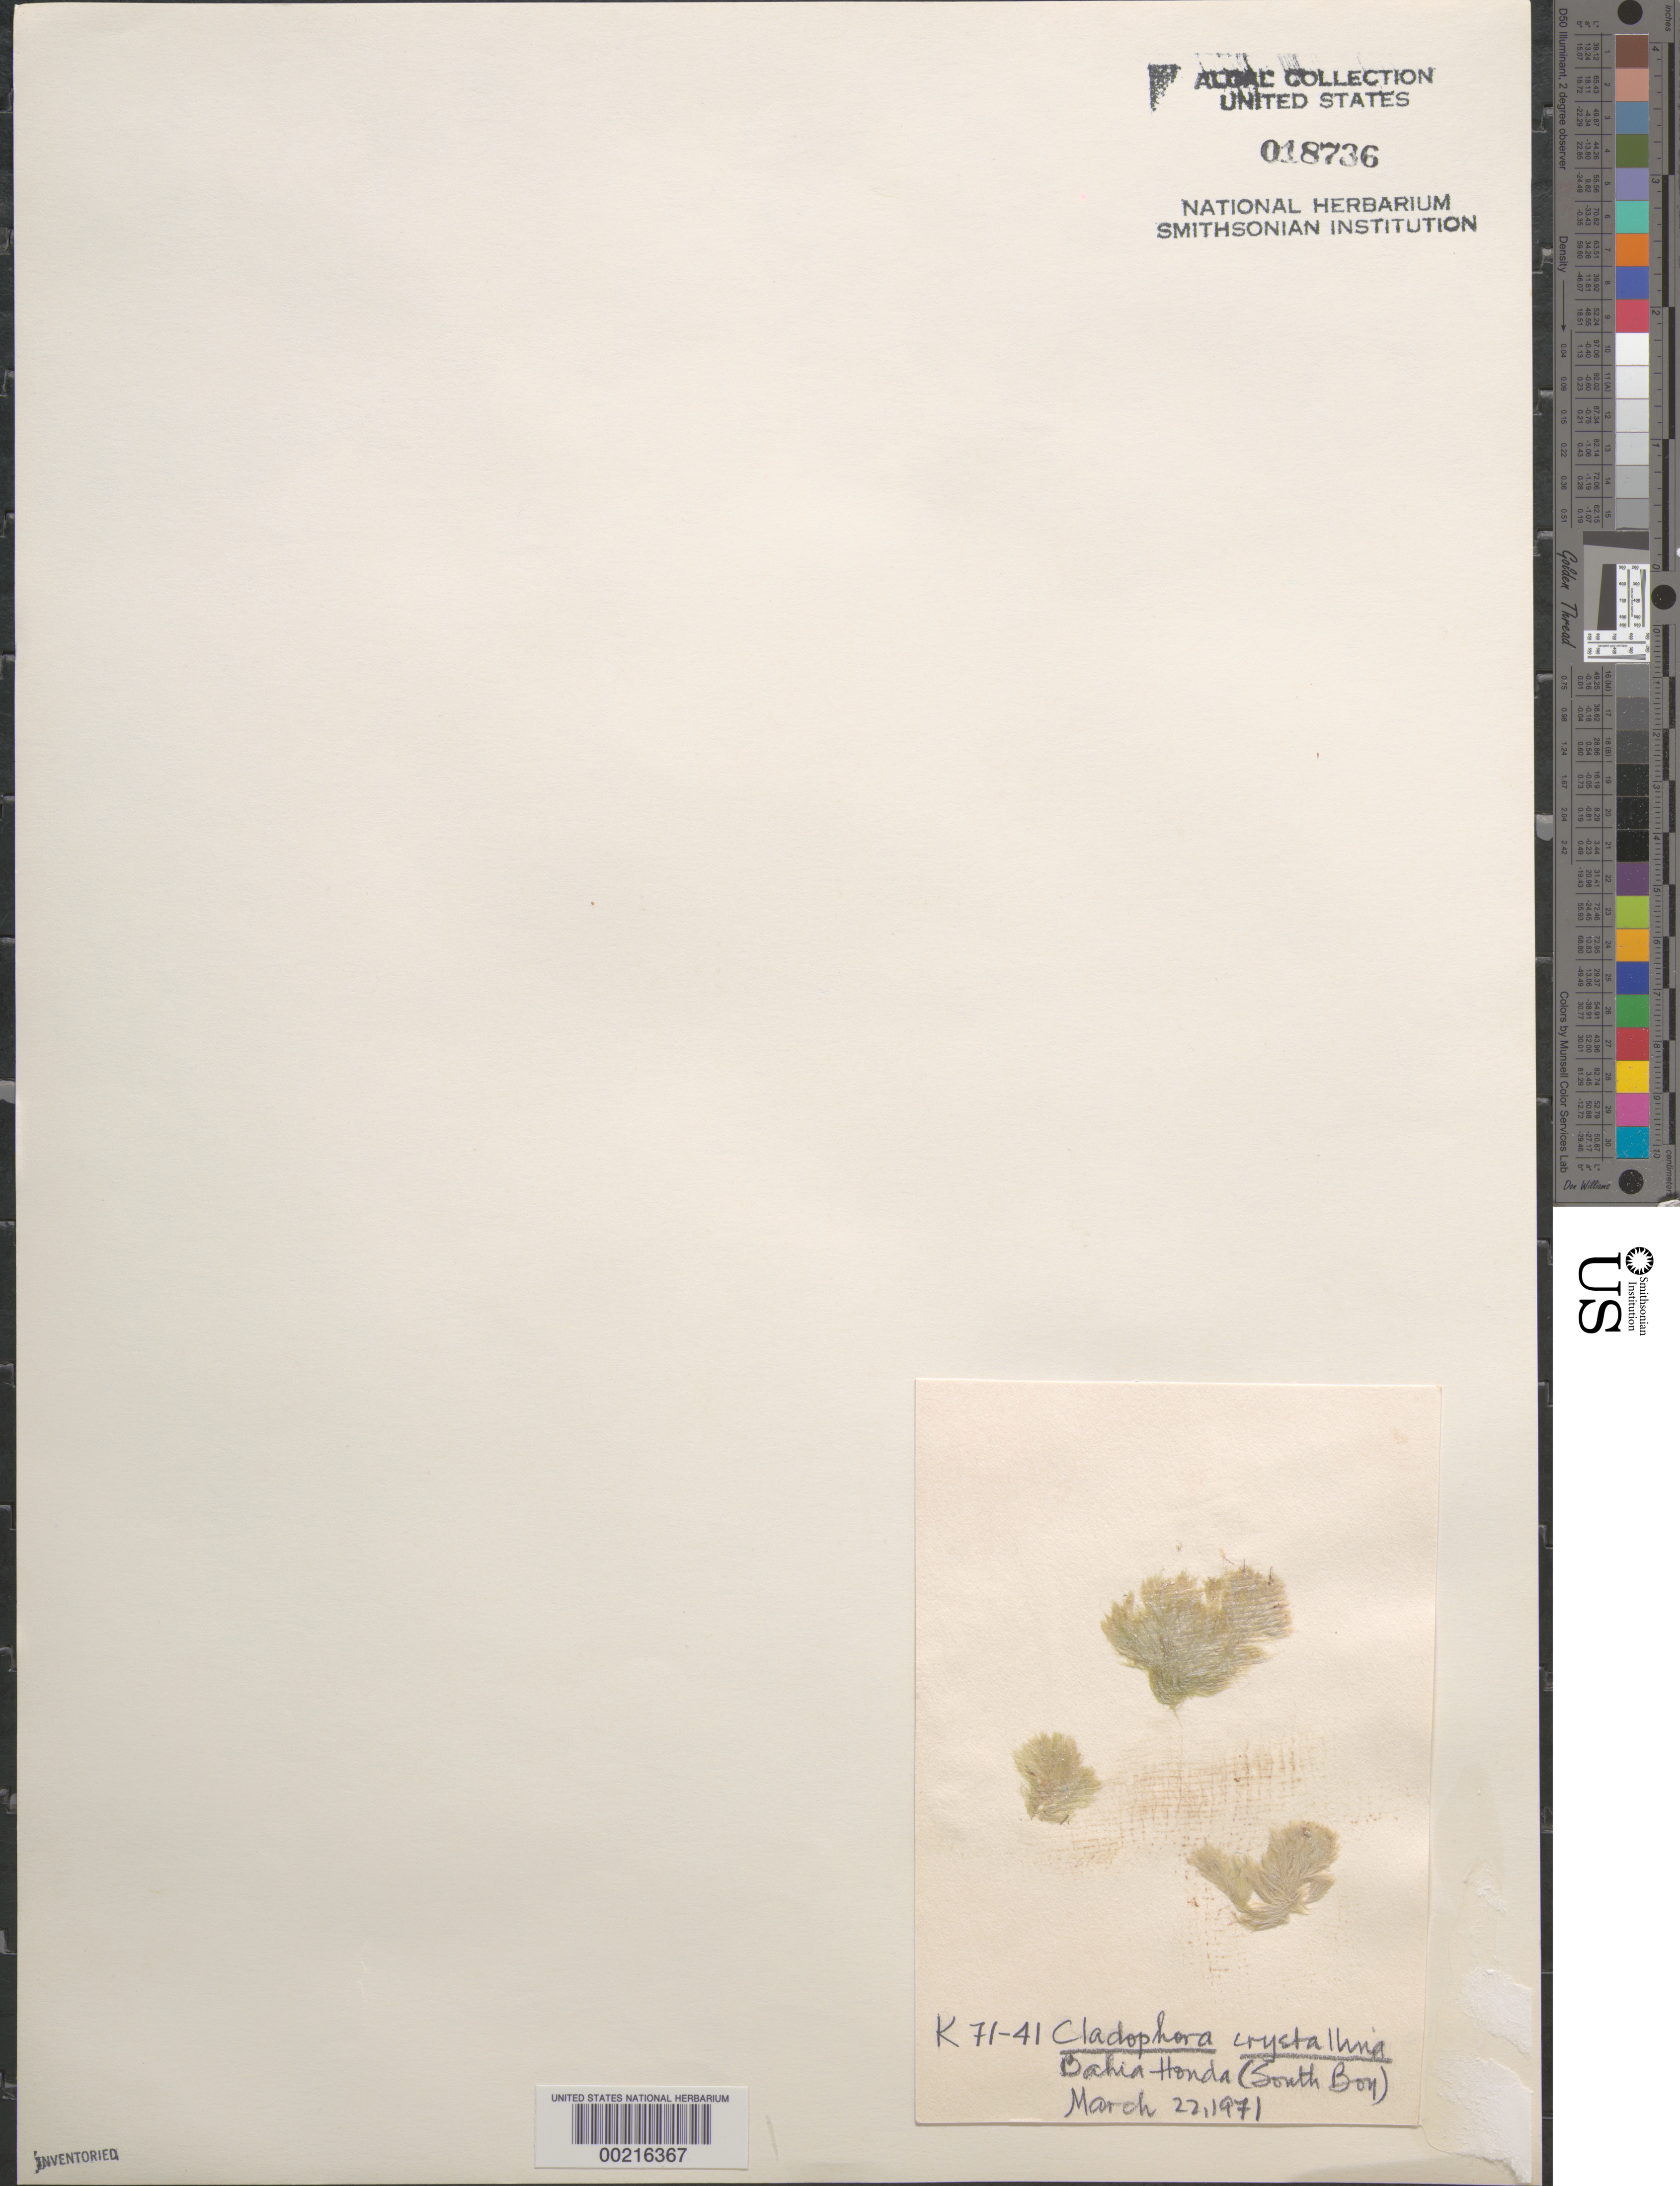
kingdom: Plantae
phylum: Chlorophyta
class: Ulvophyceae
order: Cladophorales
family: Cladophoraceae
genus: Cladophora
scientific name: Cladophora crystallina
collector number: K-71-41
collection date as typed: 22 Mar 1971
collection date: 1971-03-22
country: United States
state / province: Florida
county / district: Monroe County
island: Bahia Honda Key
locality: South Bay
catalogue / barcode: US 18736